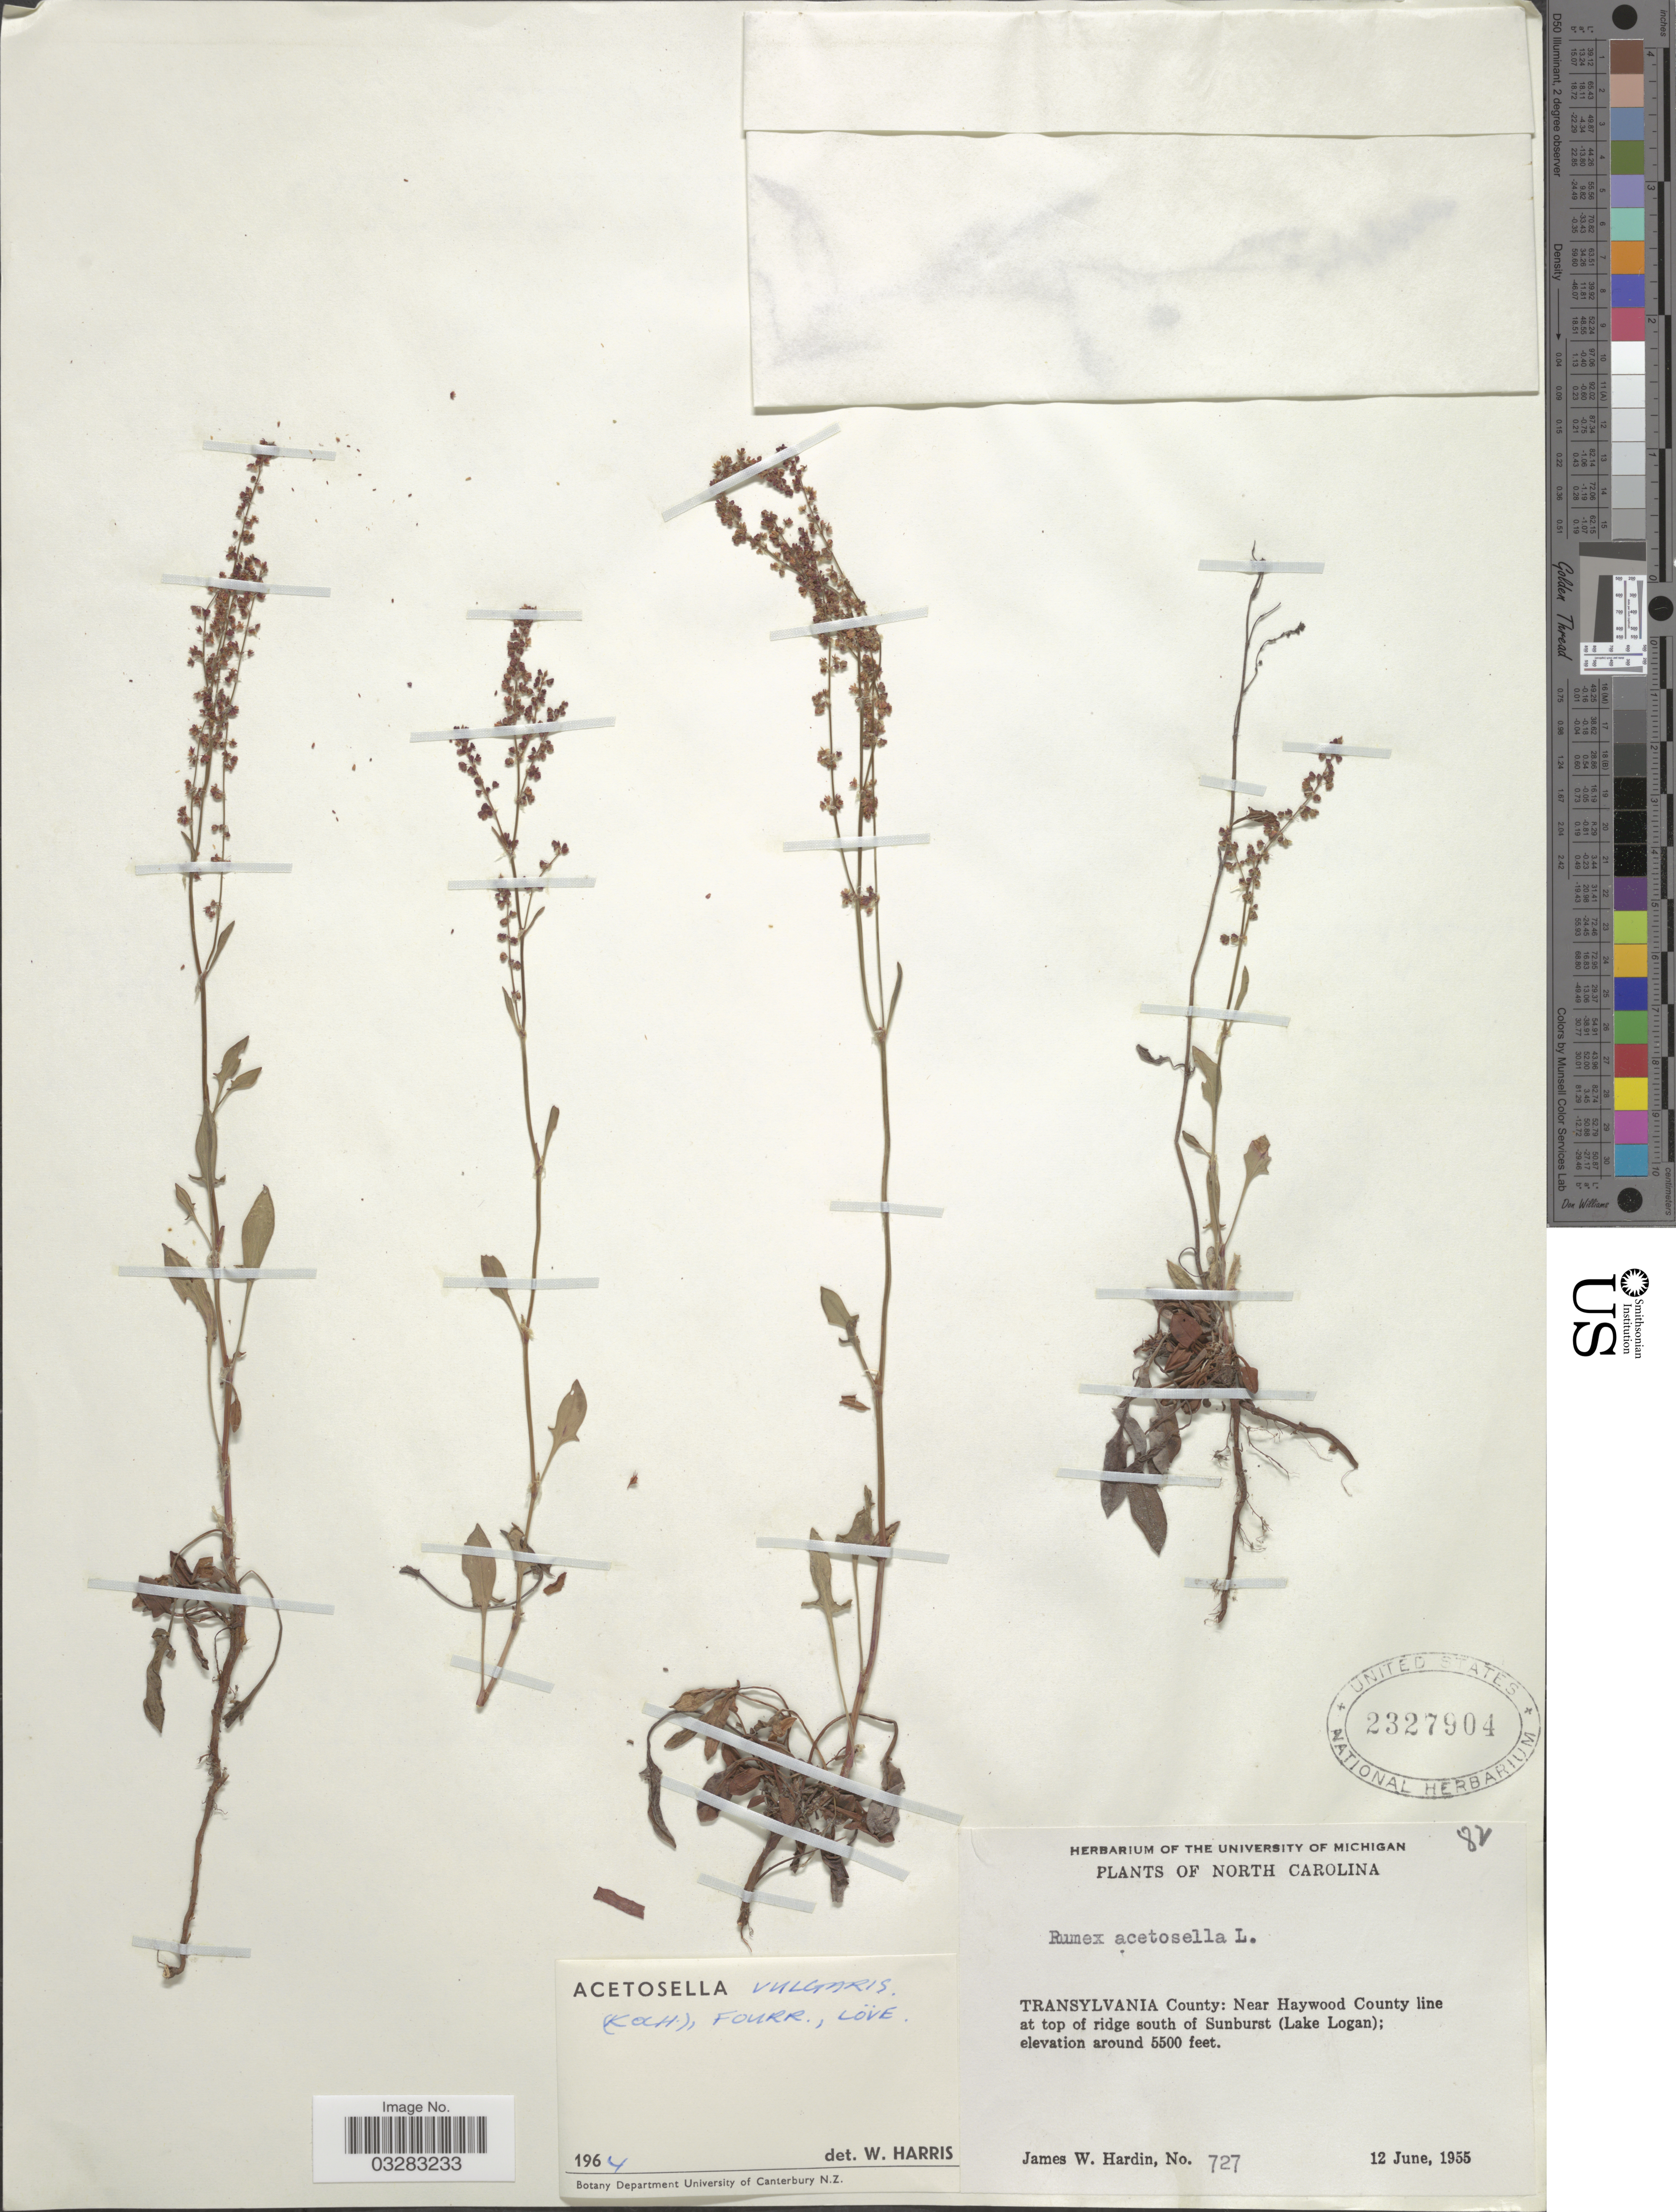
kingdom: Plantae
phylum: Tracheophyta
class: Magnoliopsida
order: Caryophyllales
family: Polygonaceae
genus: Rumex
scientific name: Rumex acetosella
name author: L.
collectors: J. W. Hardin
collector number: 727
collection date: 1955-06-12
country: United States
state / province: North Carolina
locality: Transylvania County: Near Haywood County line at top of ridge south of Sunburst (Lake Logan).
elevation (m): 1676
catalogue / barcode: US 2327904